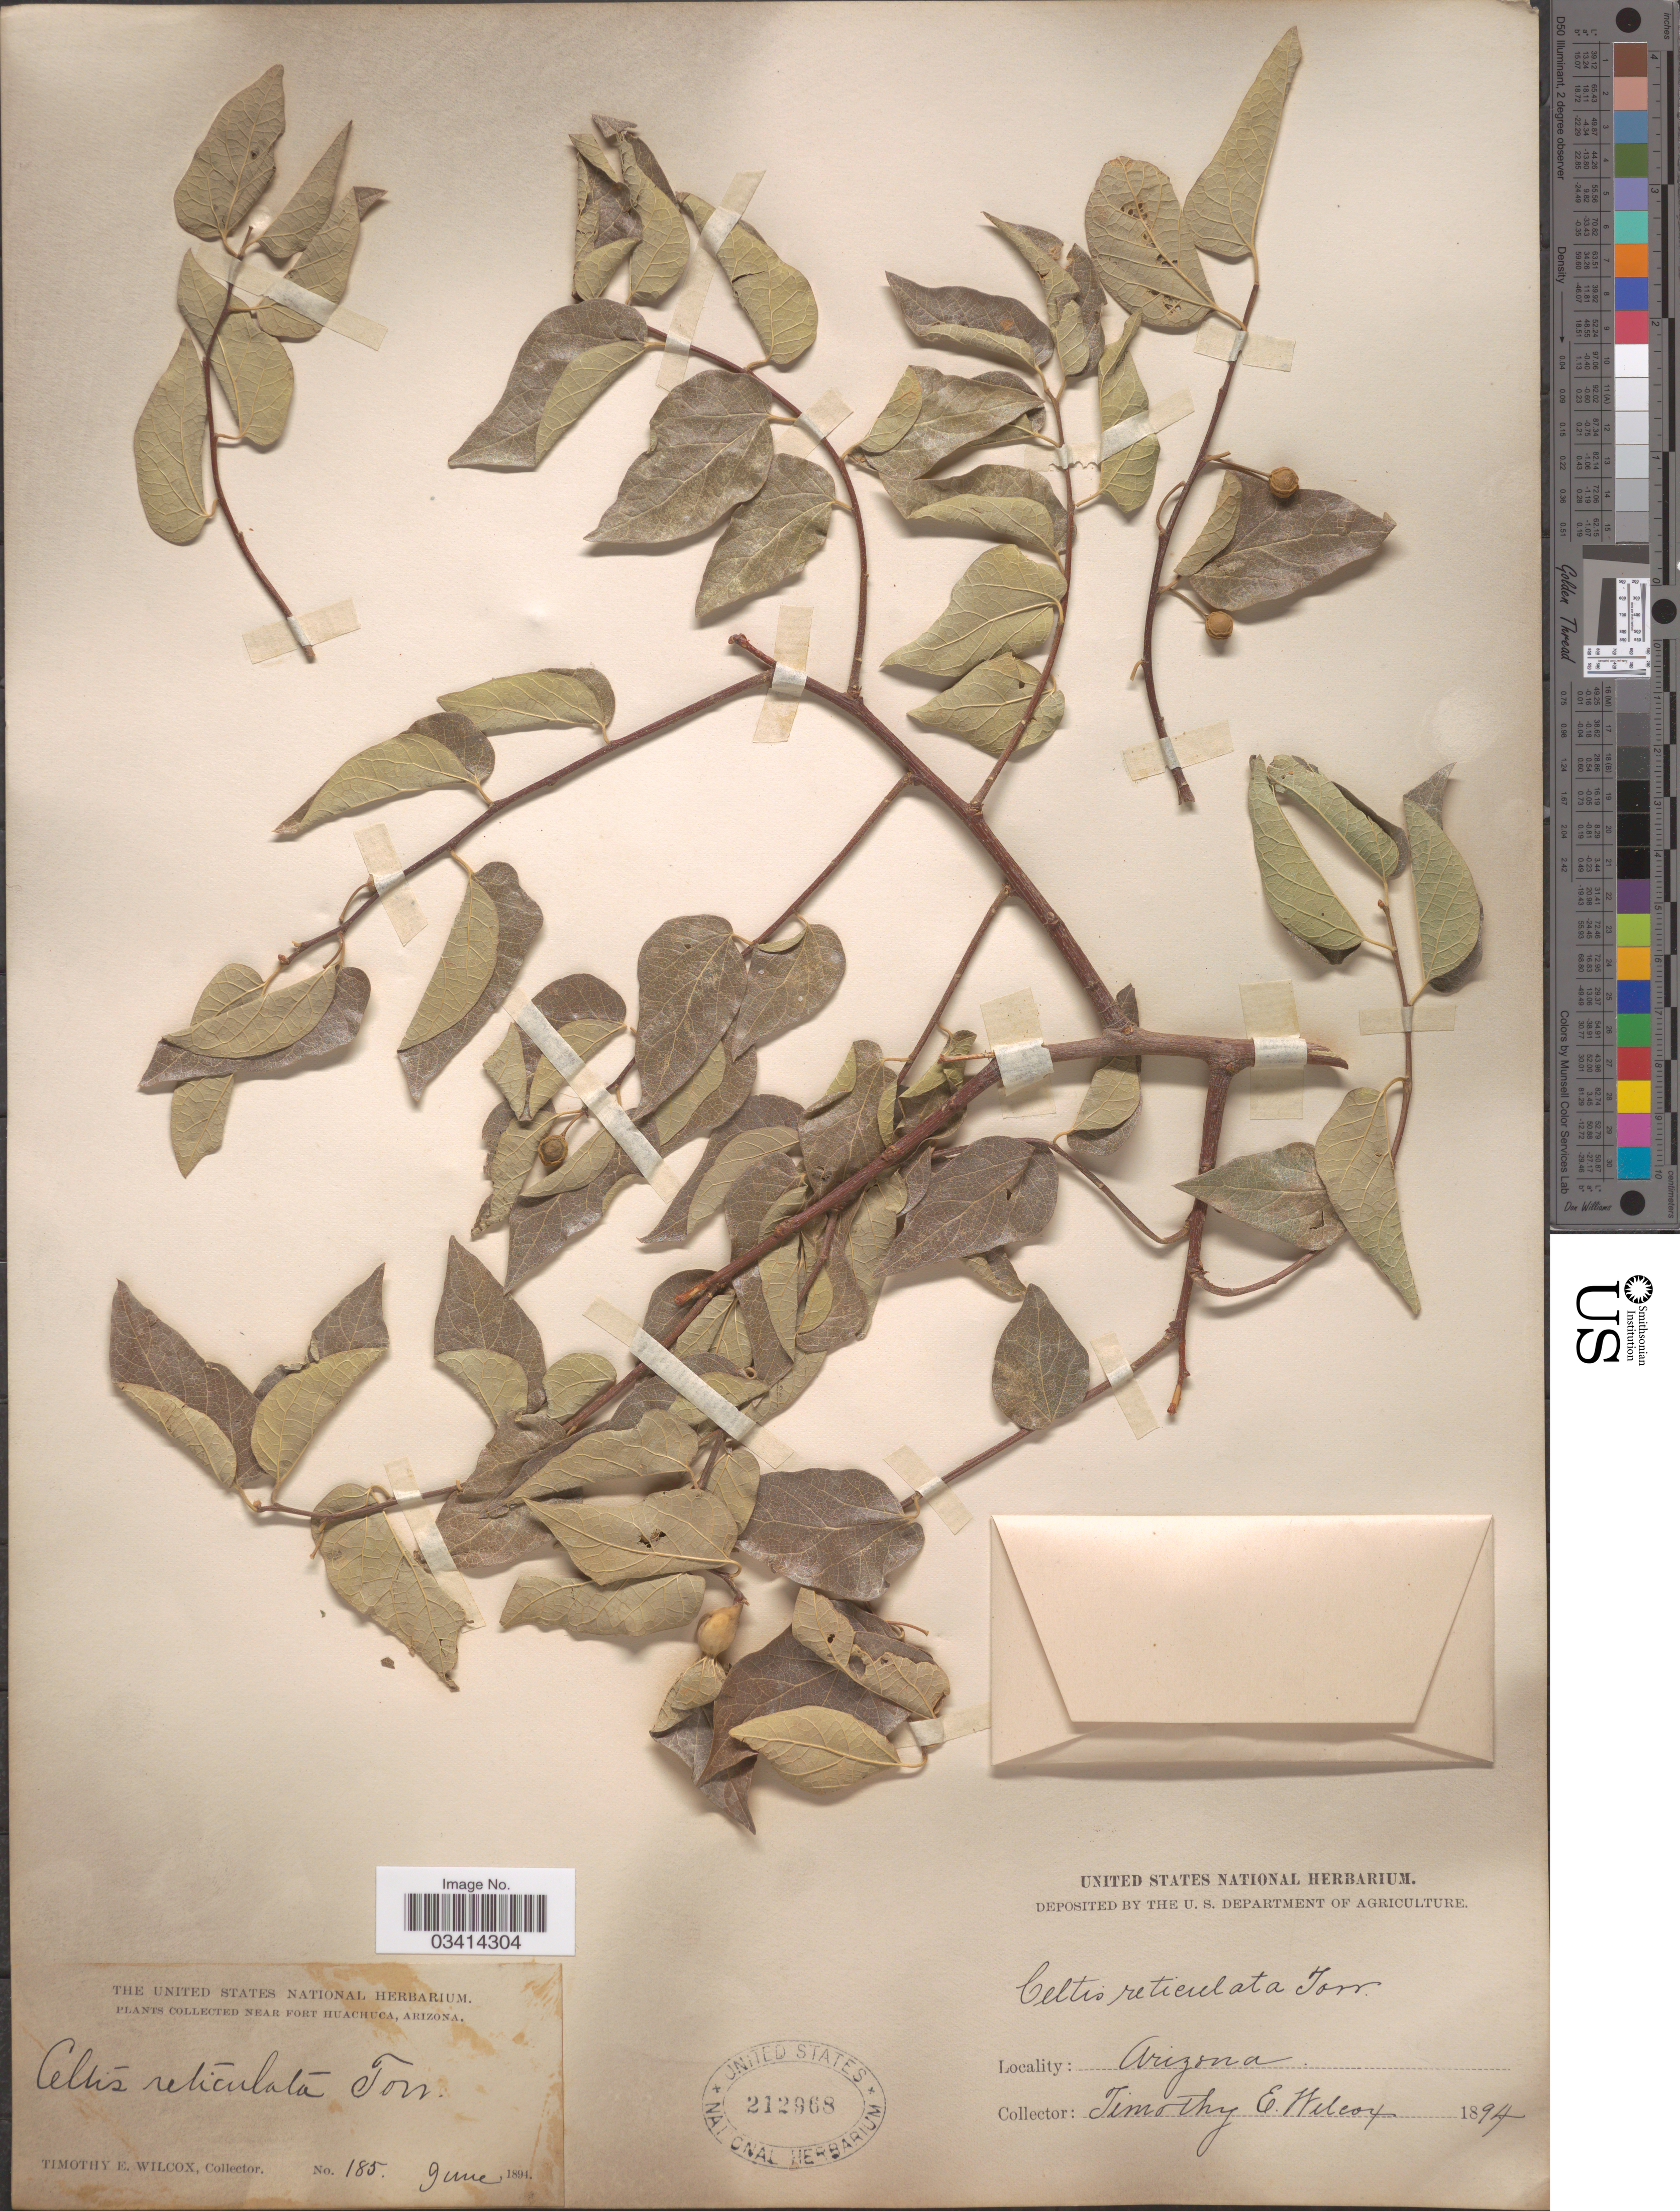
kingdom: Plantae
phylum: Tracheophyta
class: Magnoliopsida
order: Rosales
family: Cannabaceae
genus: Celtis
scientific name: Celtis reticulata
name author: Torr.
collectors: T. E. Wilcox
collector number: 185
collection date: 1894-06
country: United States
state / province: Arizona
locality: Near Fort Huachuca.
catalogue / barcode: US 212968